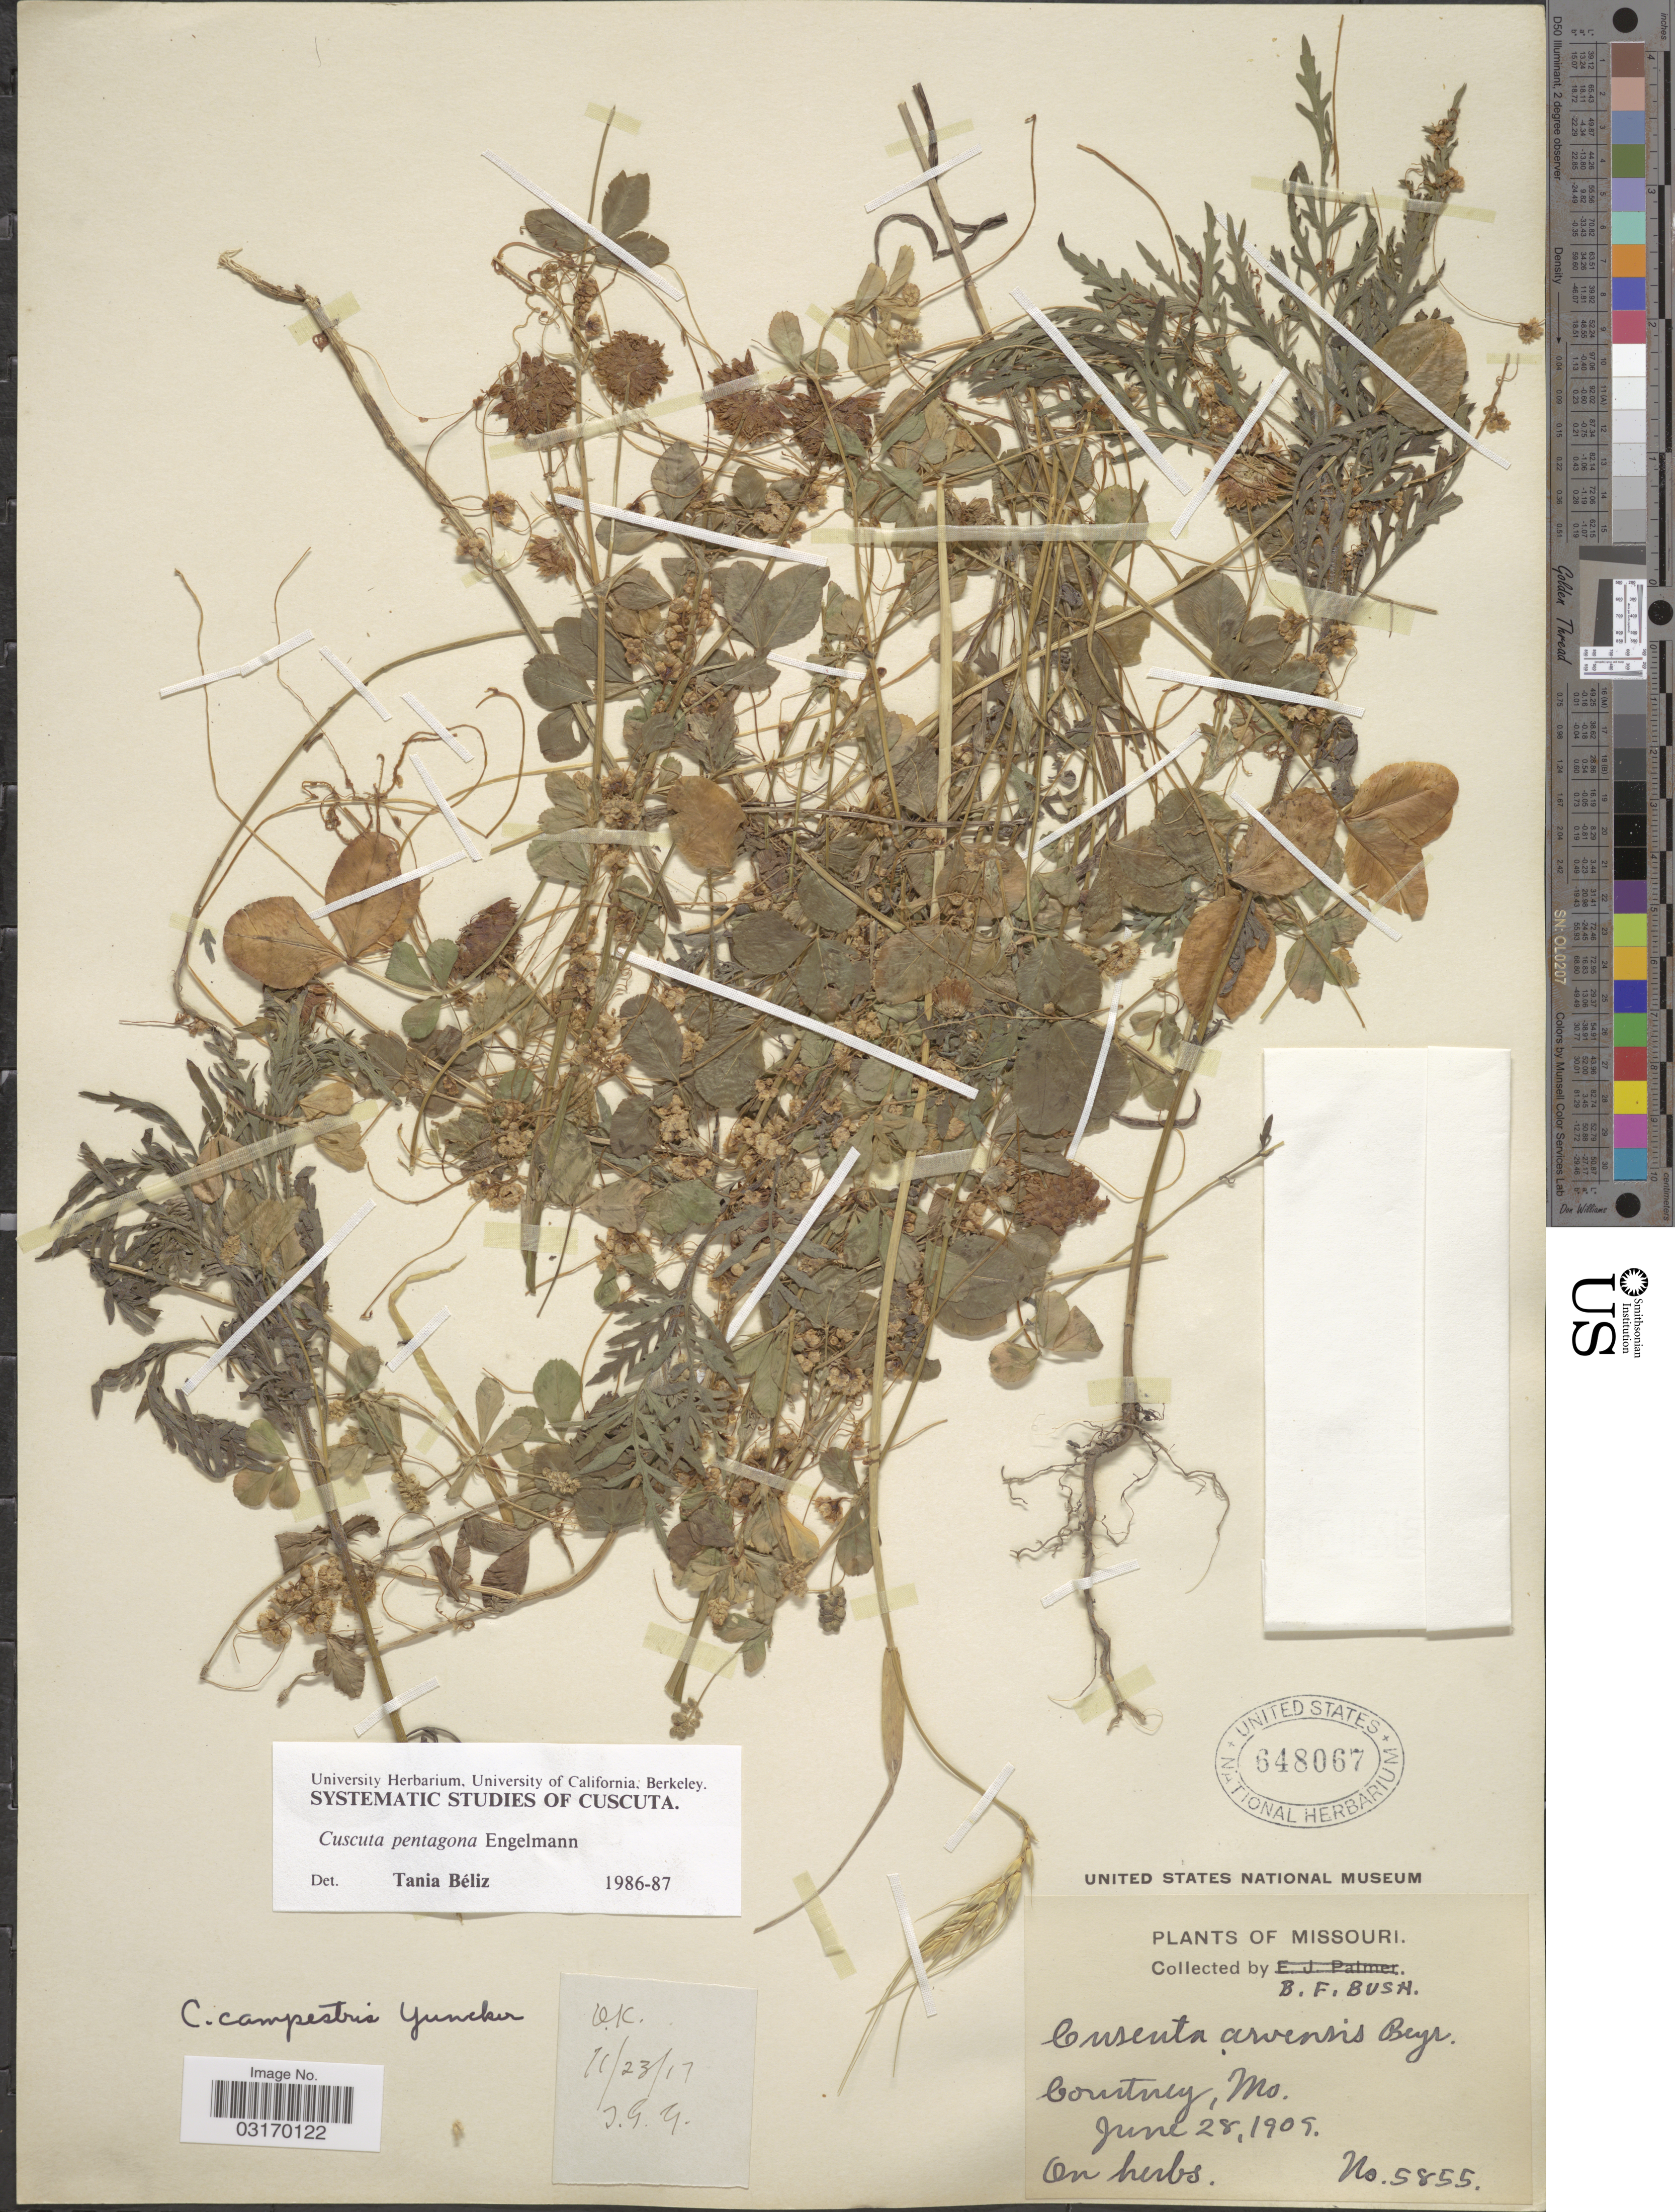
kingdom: Plantae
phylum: Tracheophyta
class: Magnoliopsida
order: Solanales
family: Convolvulaceae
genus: Cuscuta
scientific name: Cuscuta pentagona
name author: Engelm.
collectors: B. F. Bush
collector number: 5855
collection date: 1909-06-28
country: United States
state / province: Missouri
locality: Courtney.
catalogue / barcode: US 648067